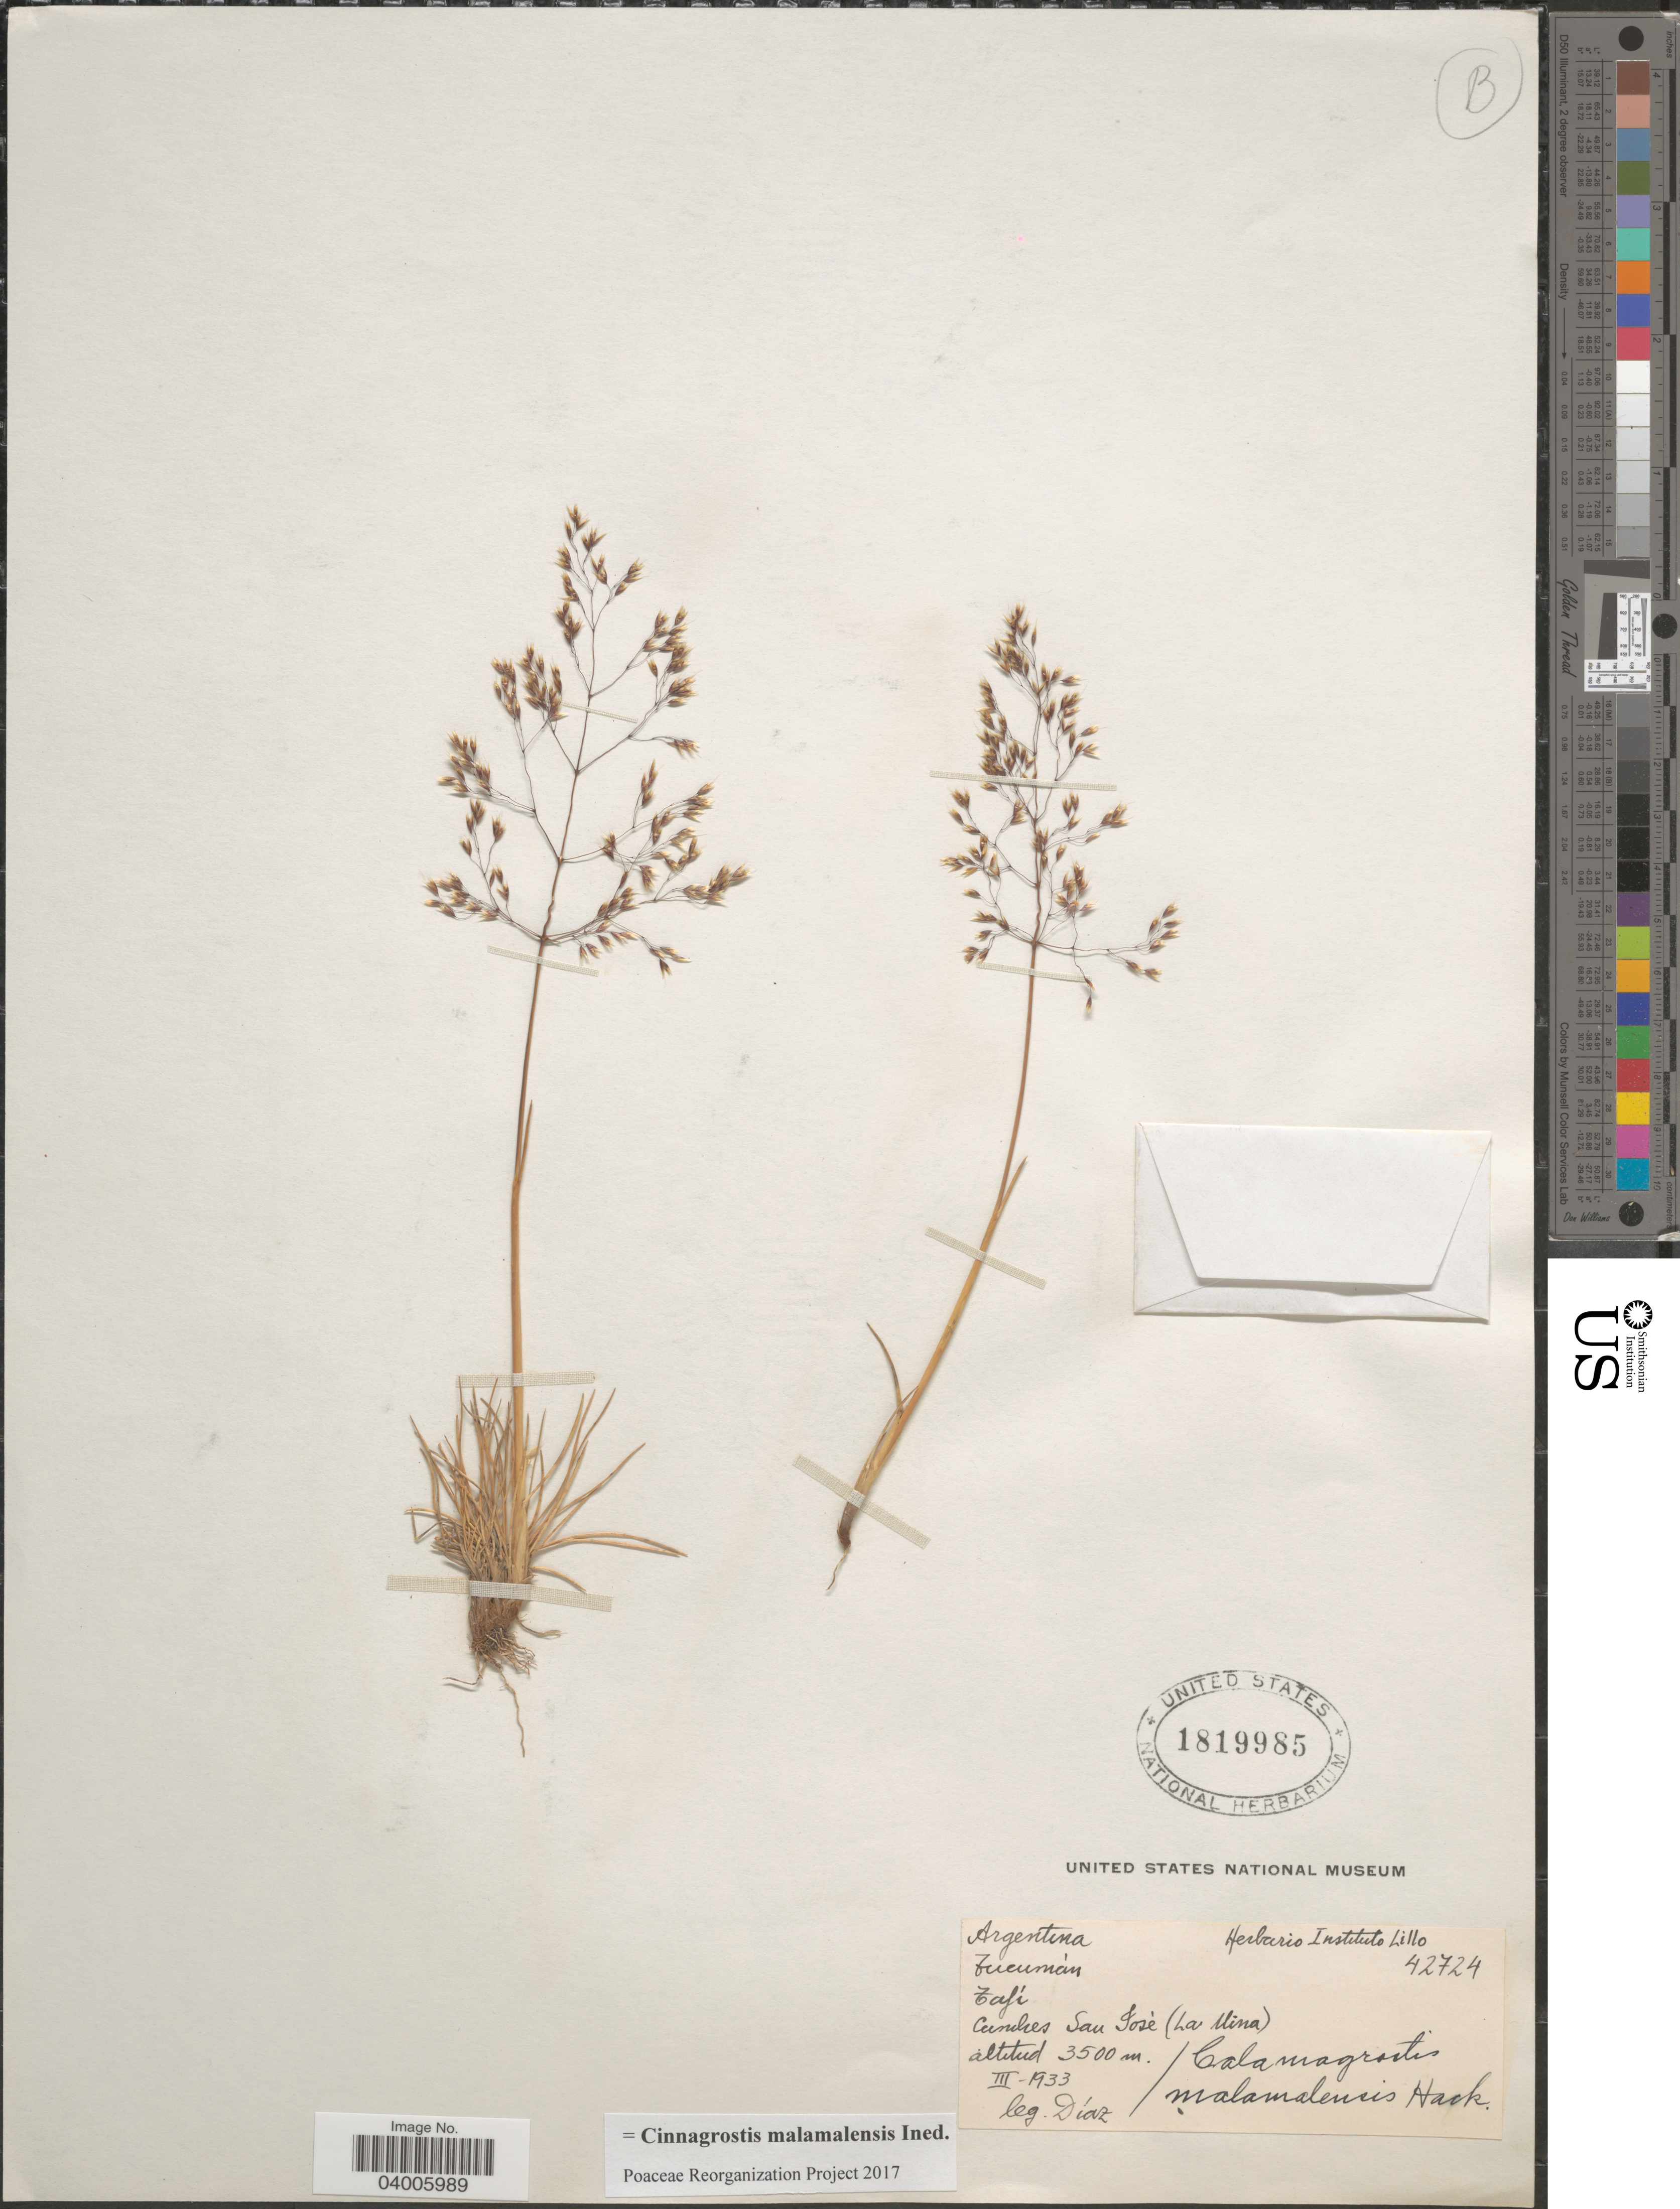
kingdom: Plantae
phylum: Tracheophyta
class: Liliopsida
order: Poales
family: Poaceae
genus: Cinnagrostis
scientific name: Cinnagrostis malamalensis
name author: (Hack.) P.M. Peterson et al.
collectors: Diaz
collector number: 42724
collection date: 1933-03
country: Argentina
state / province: Tucuman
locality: Tafí. Cunches San José (La Mina).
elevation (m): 3500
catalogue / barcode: US 1819985